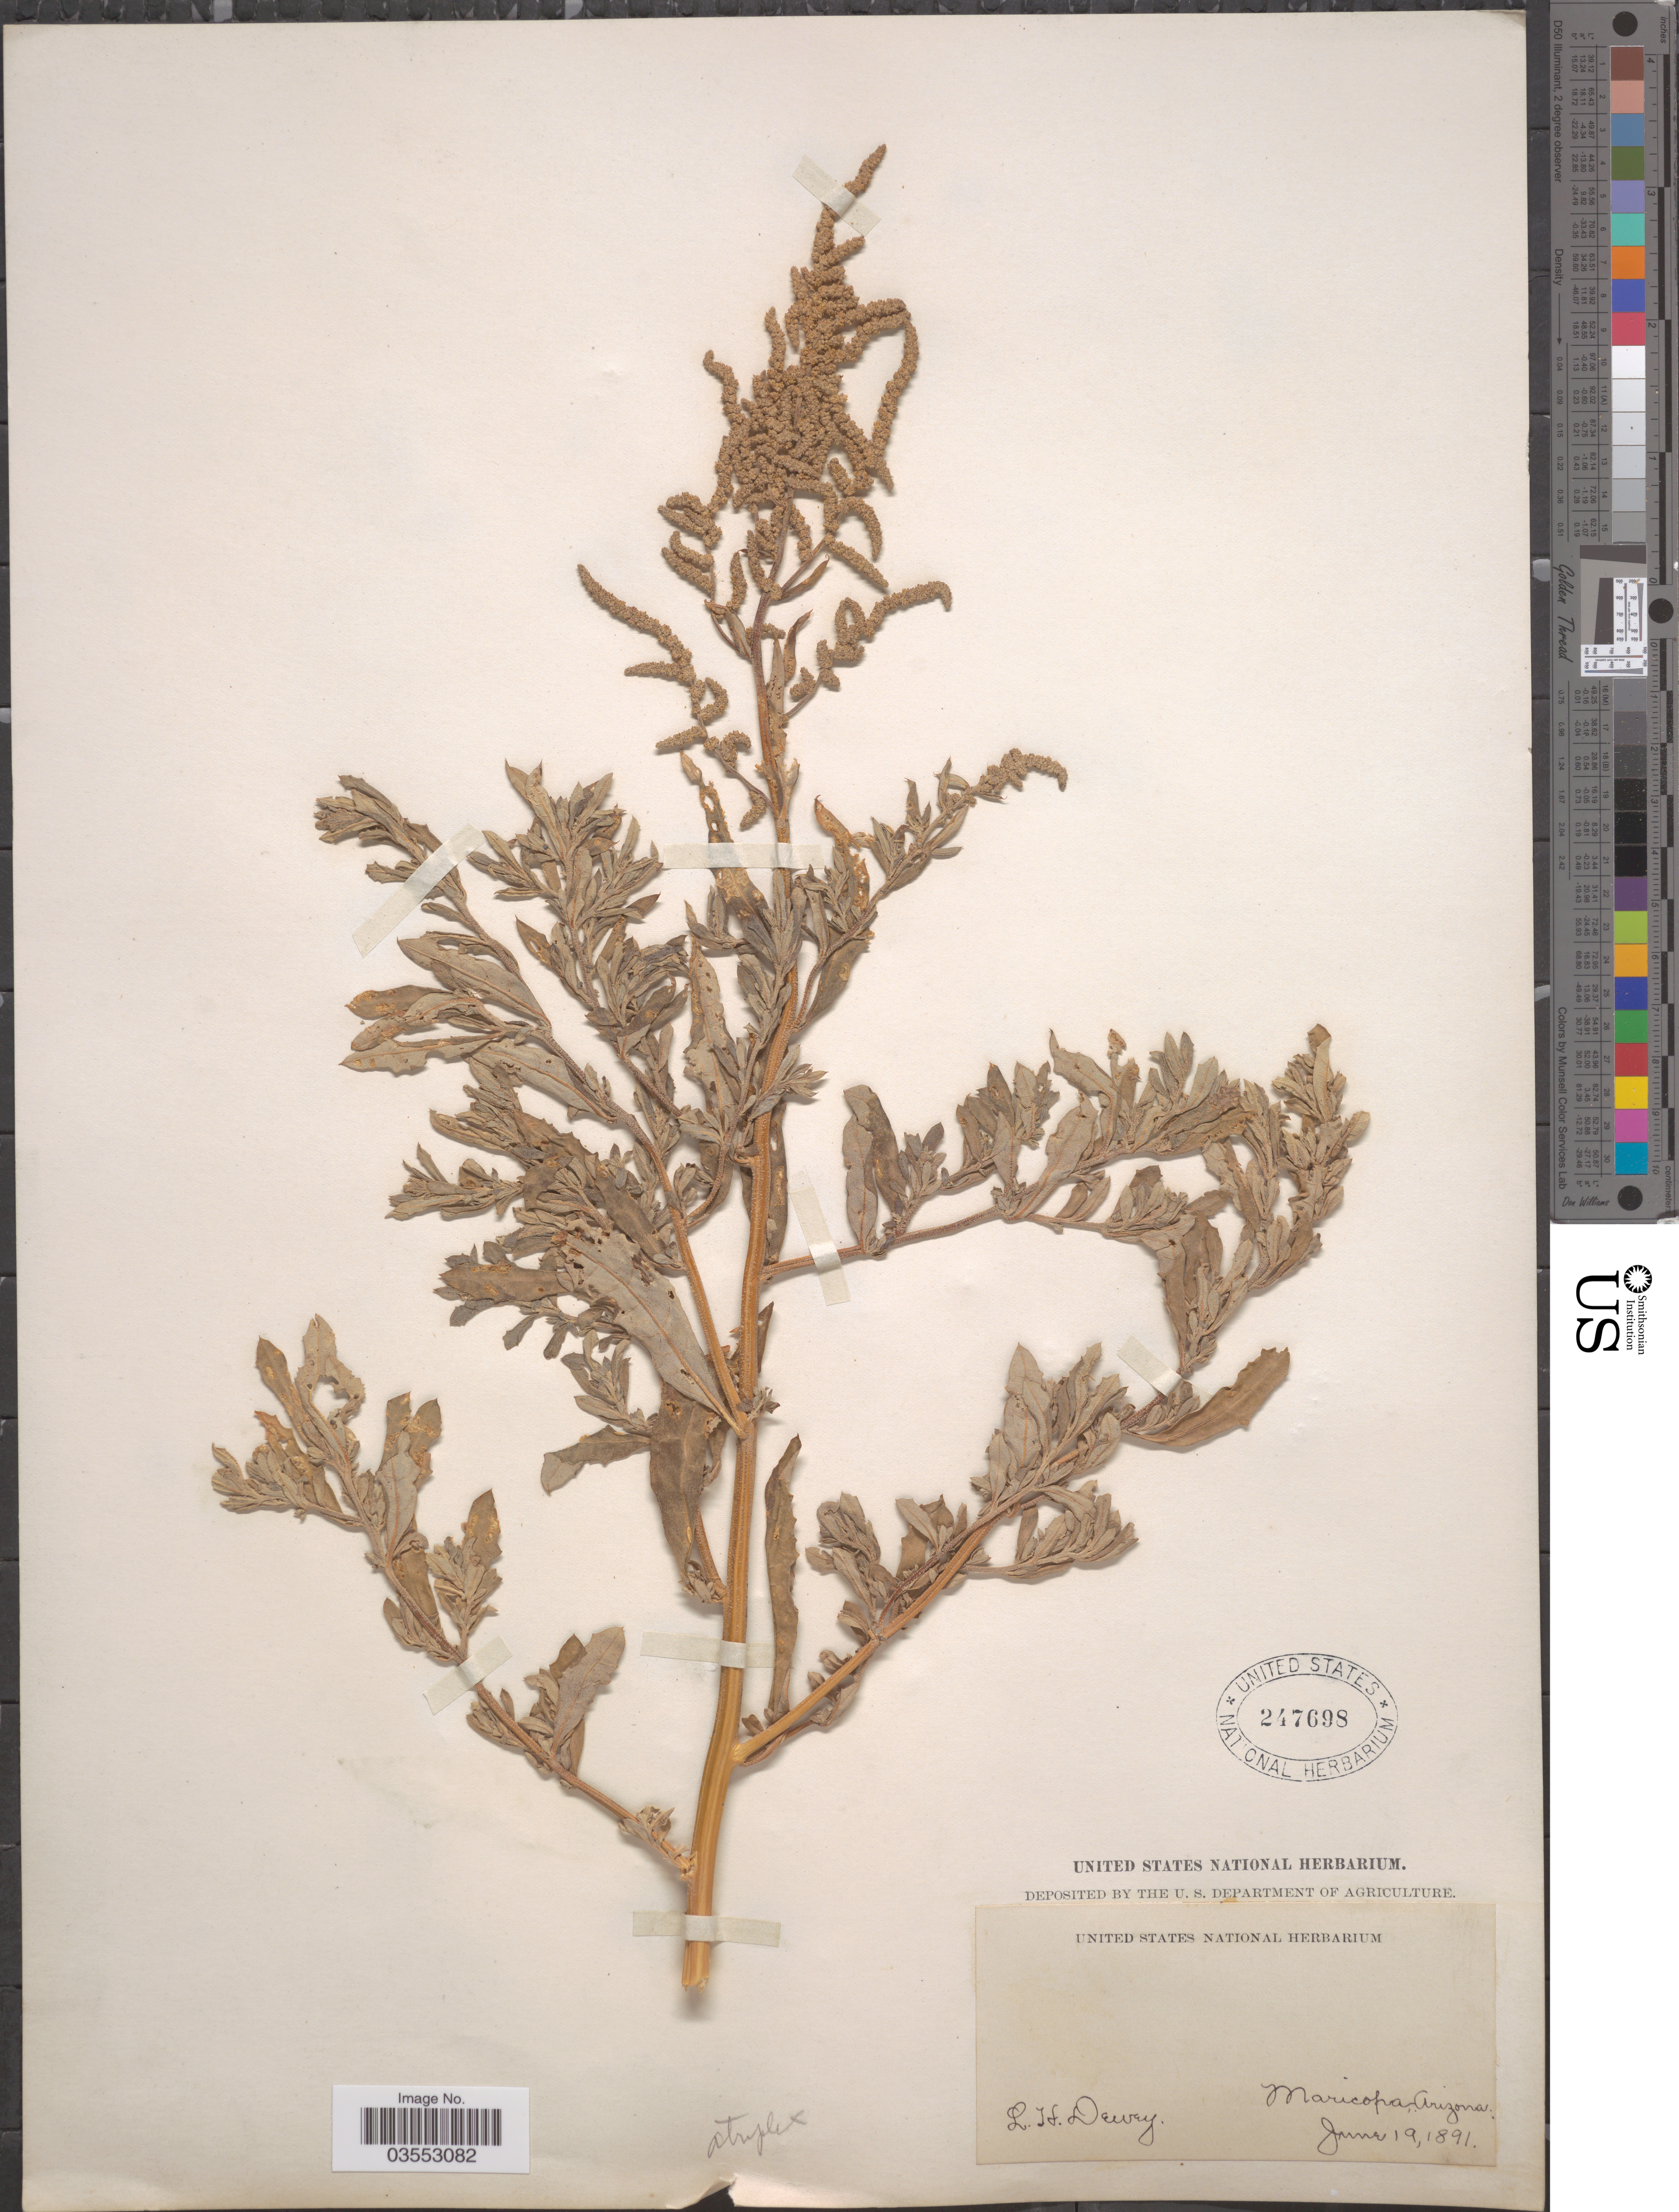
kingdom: Plantae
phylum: Tracheophyta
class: Magnoliopsida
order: Caryophyllales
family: Amaranthaceae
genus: Atriplex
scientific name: Atriplex wrightii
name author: S. Watson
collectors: L. H. Dewey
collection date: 1891-06-19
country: United States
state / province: Arizona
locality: Maricopa.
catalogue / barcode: US 247698